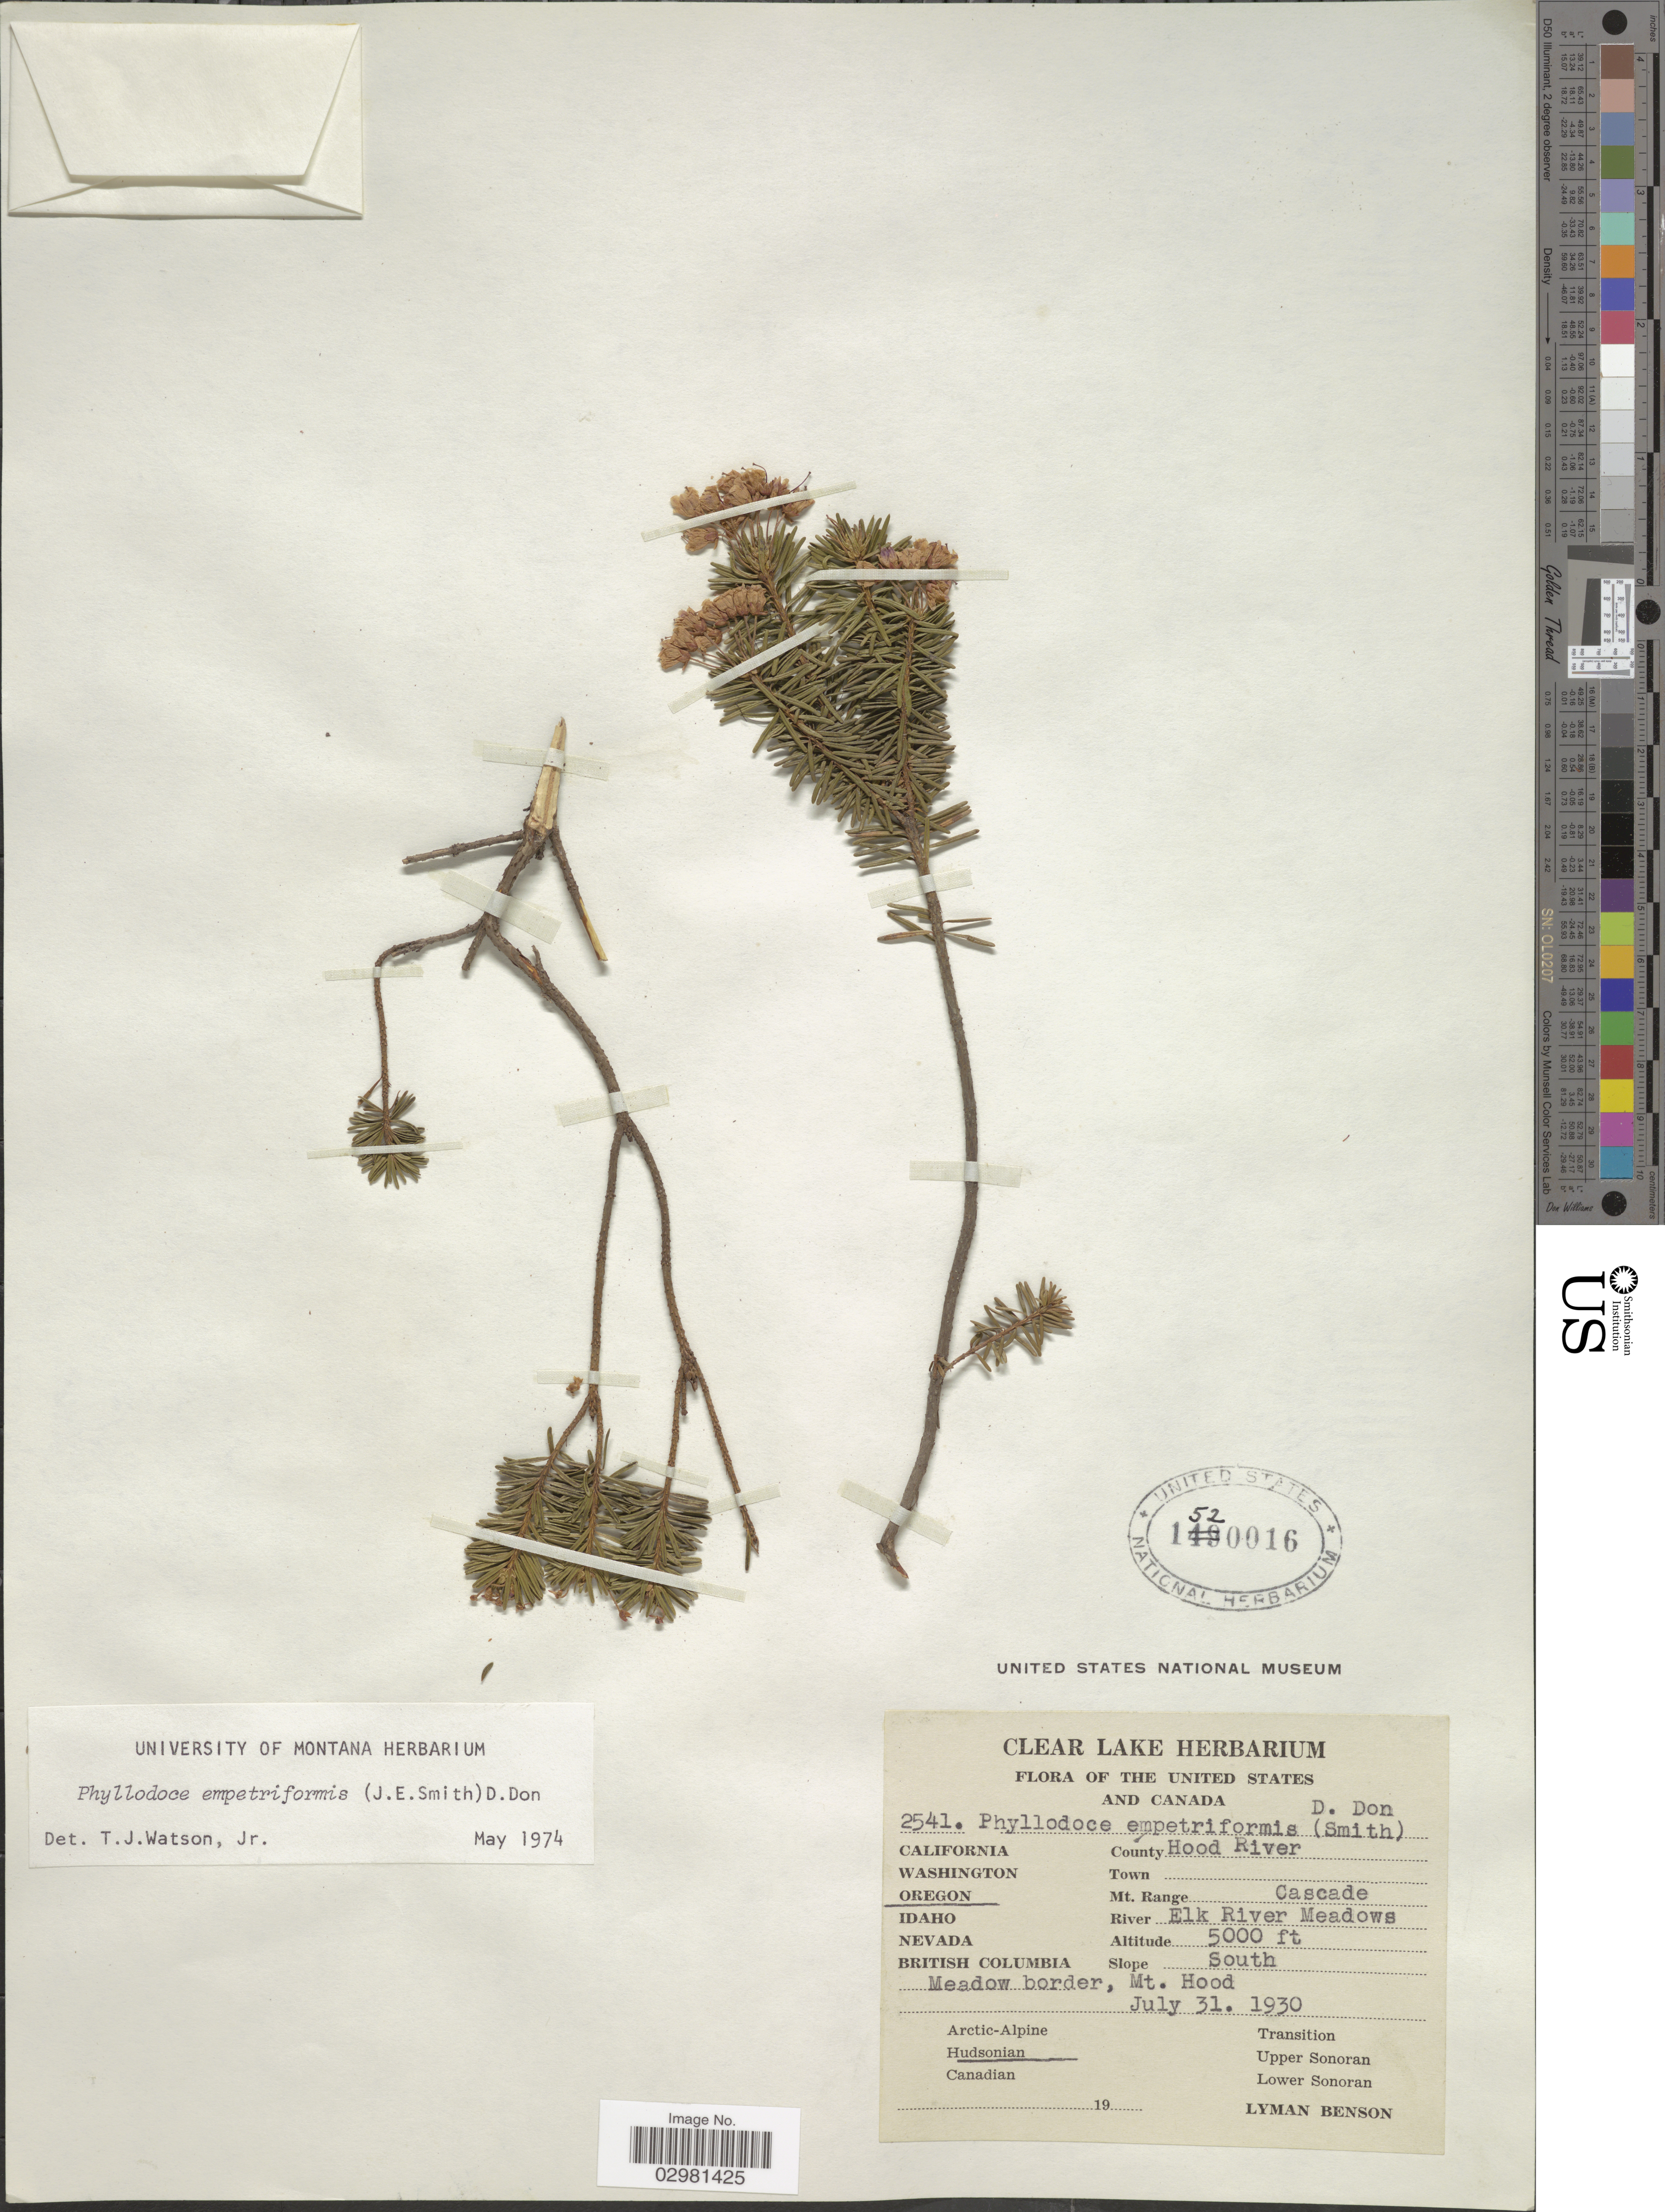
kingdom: Plantae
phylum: Tracheophyta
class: Magnoliopsida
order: Ericales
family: Ericaceae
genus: Phyllodoce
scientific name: Phyllodoce empetiformis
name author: (Small) D. Don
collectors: L. D. Benson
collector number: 2541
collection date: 1930-07-31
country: United States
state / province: Oregon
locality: County Hood River, Mt. Range Cascade, River Elk River Meadows. Hudsonian.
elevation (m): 1524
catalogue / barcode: US 1520016